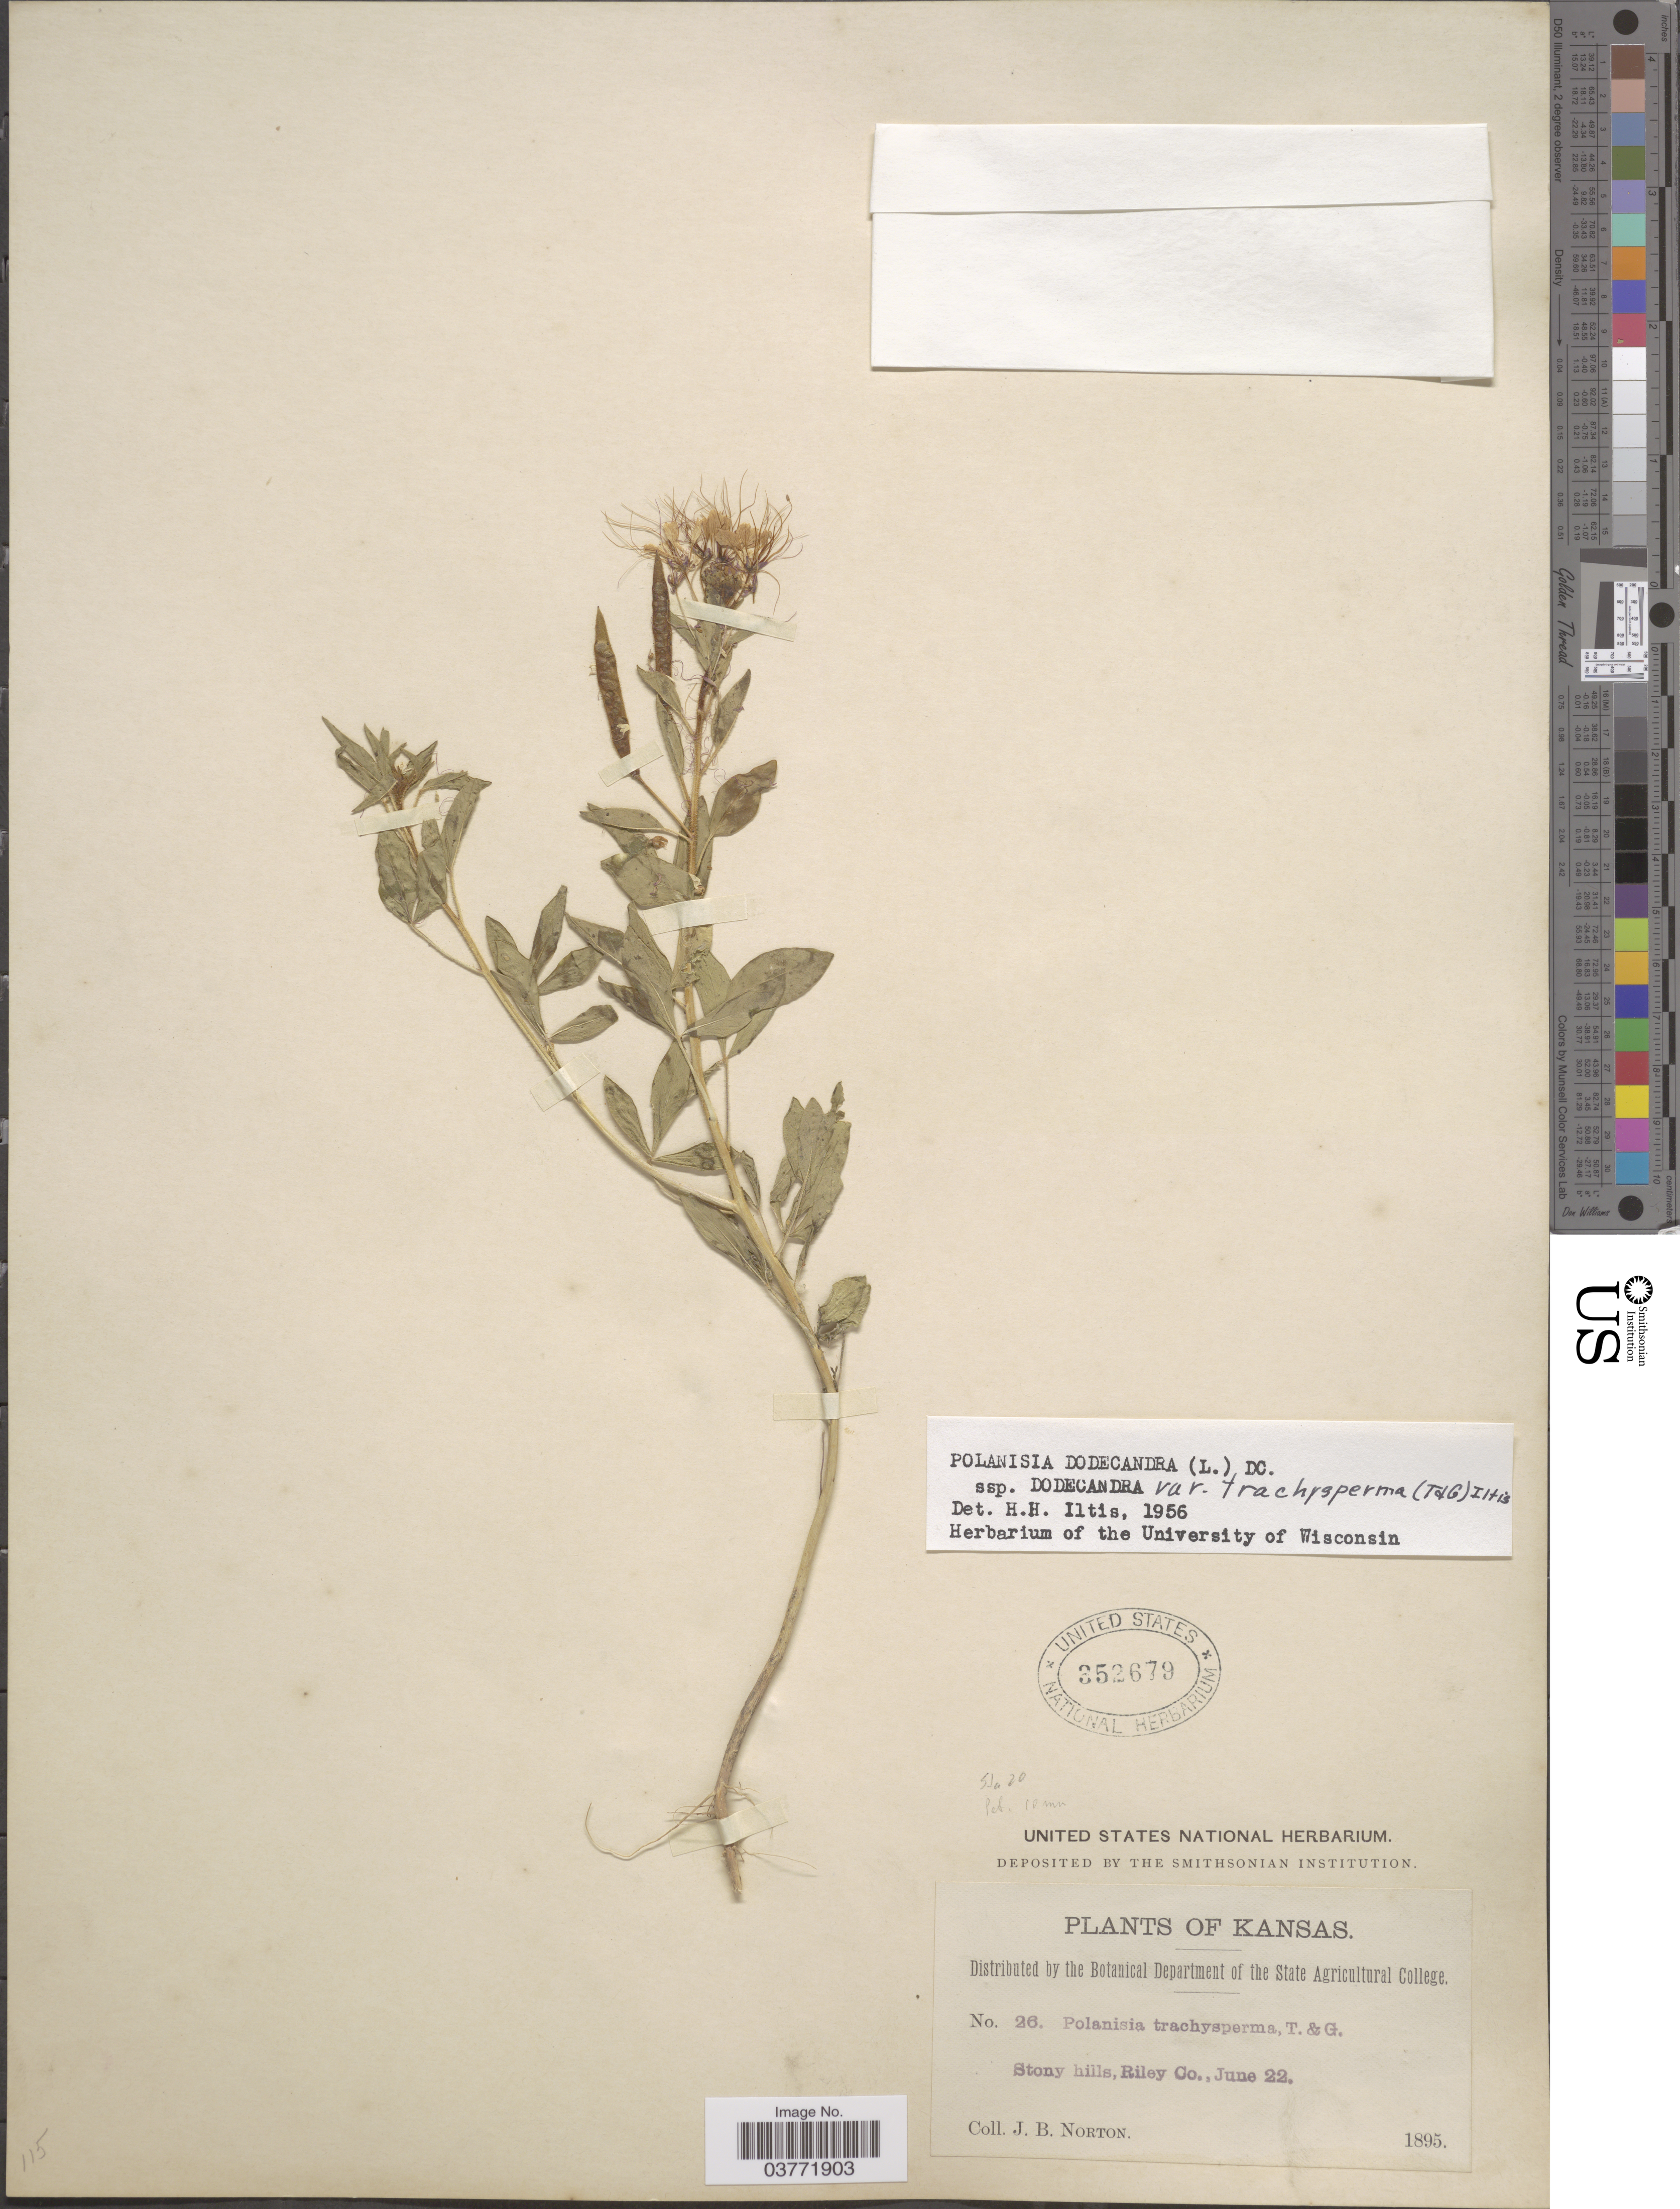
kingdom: Plantae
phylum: Tracheophyta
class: Magnoliopsida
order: Brassicales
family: Cleomaceae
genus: Polanisia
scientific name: Polanisia trachysperma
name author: Torr. & A. Gray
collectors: J. B. Norton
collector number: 26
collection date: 1895-06-22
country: United States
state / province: Kansas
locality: Stony hills, Riley Co.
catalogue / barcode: US 352679